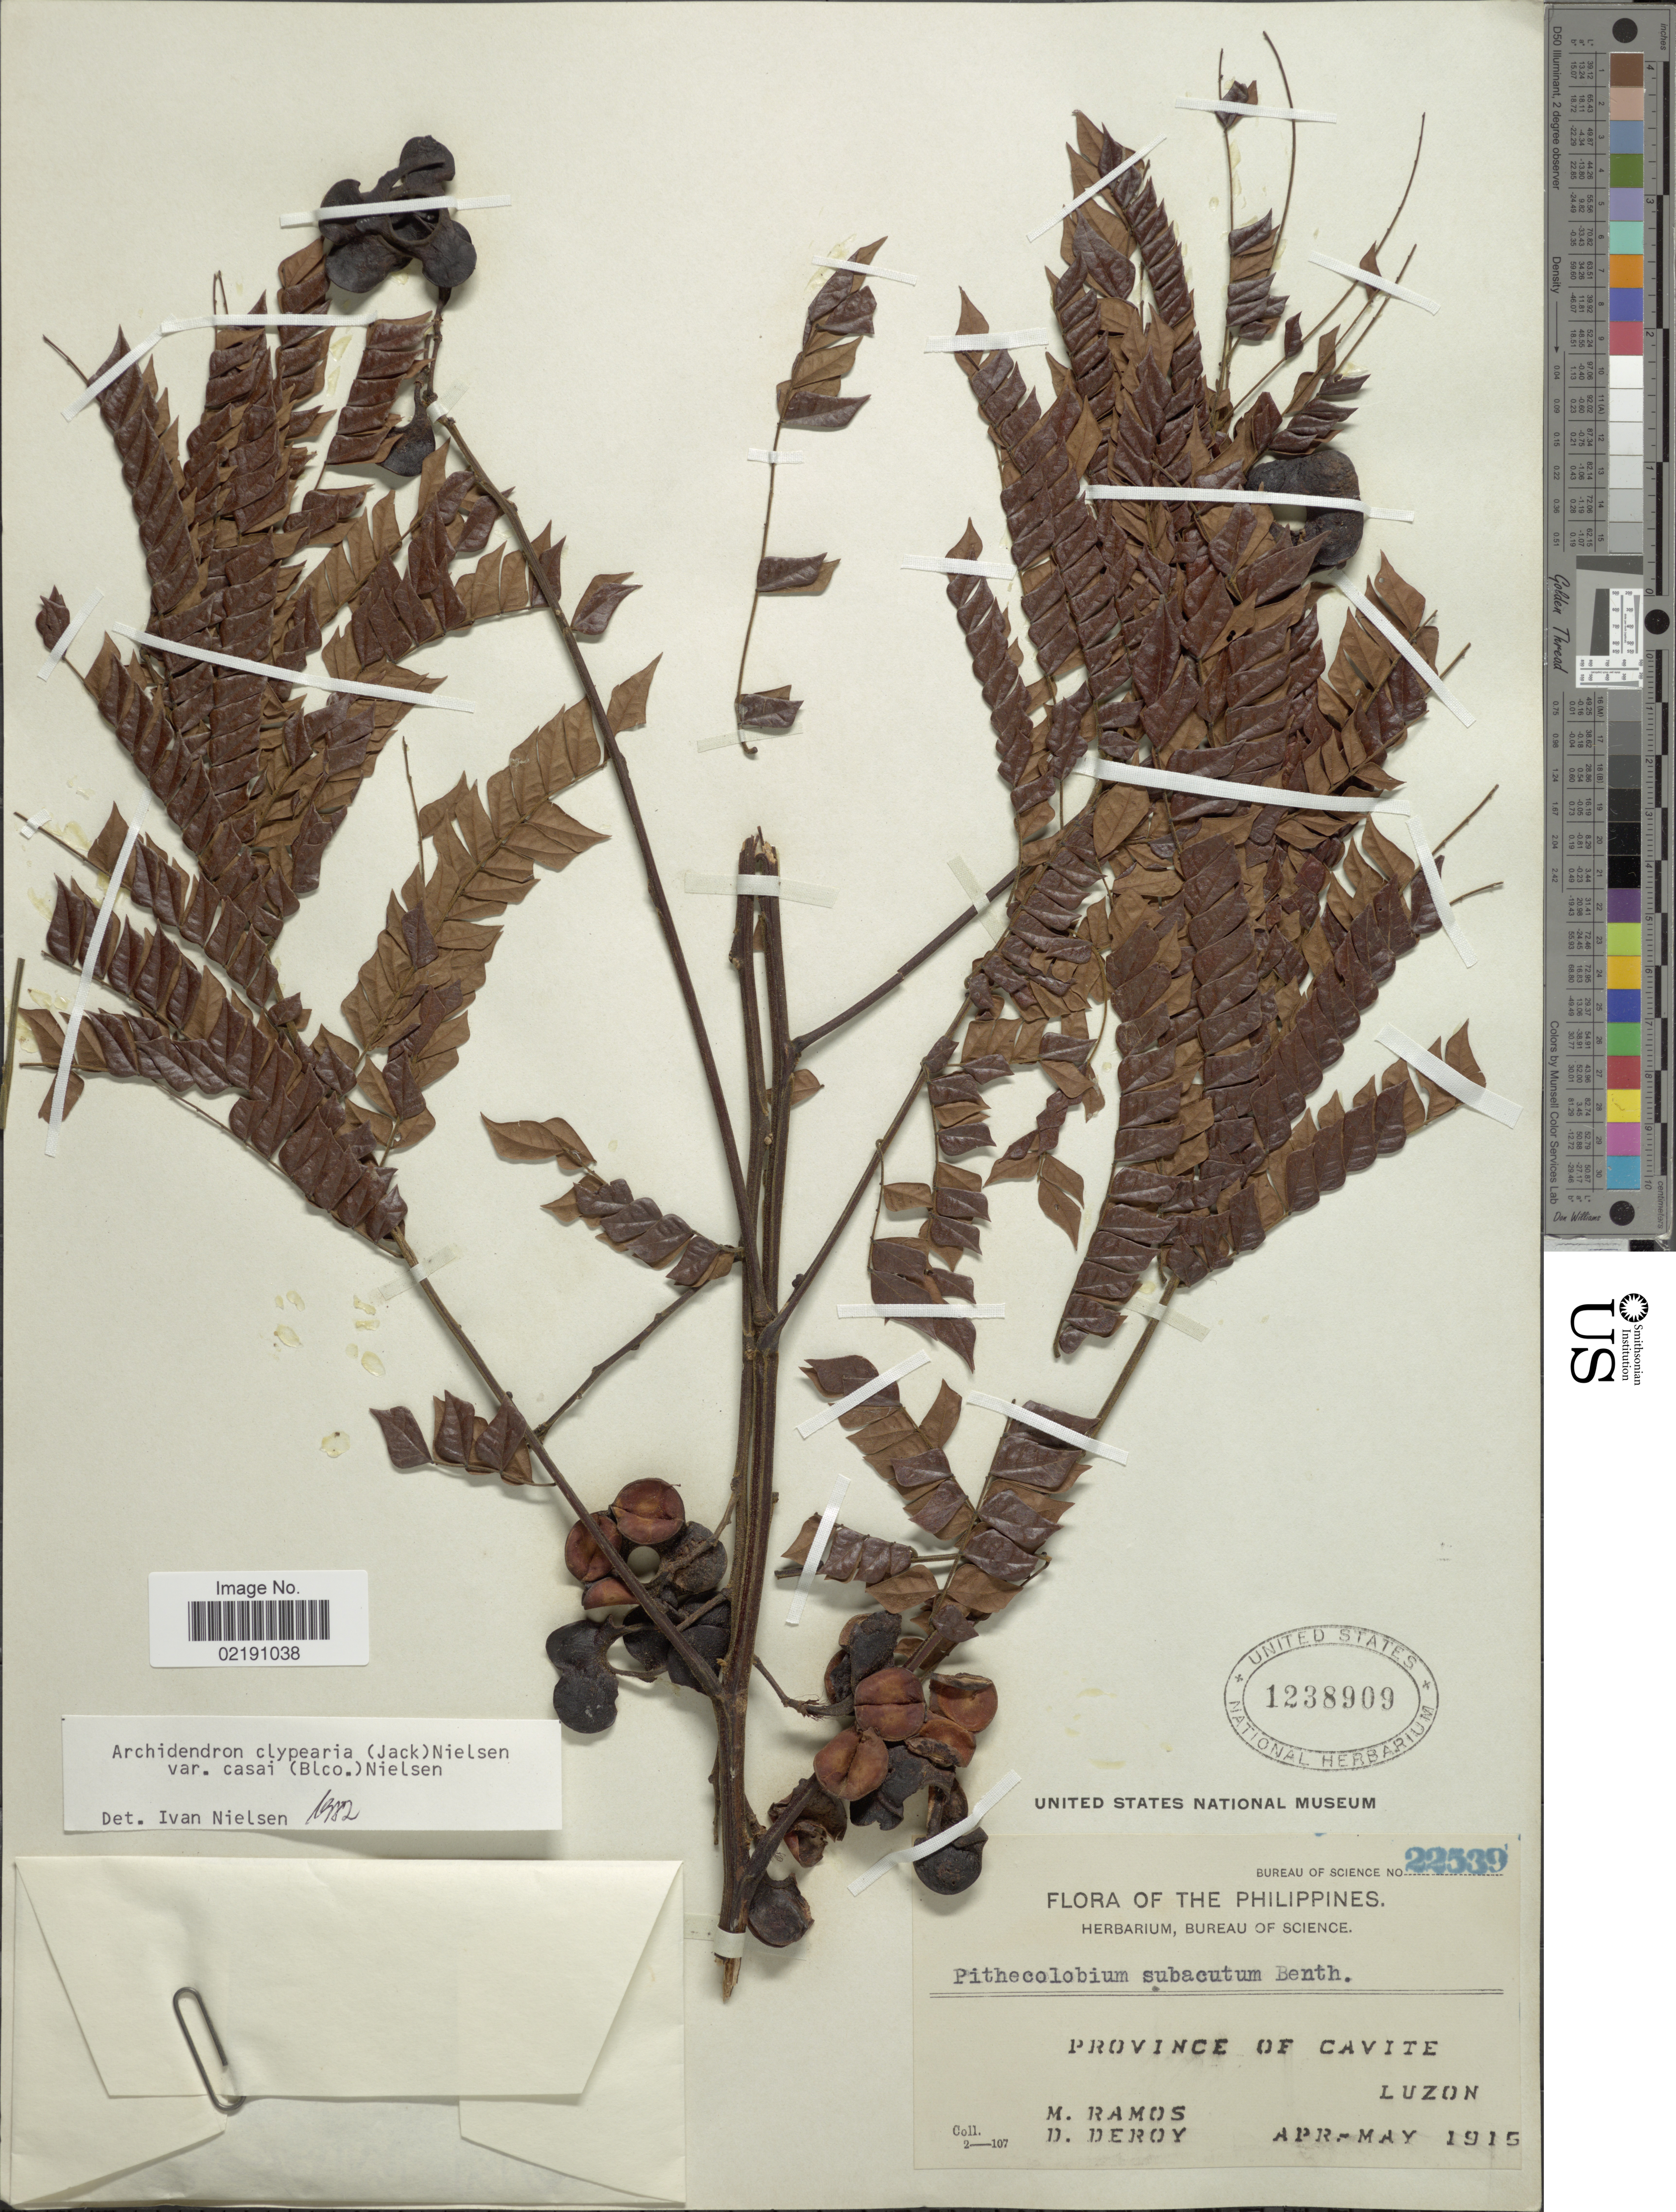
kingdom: Plantae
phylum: Tracheophyta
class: Magnoliopsida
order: Fabales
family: Fabaceae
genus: Archidendron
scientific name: Archidendron clypearia var. casai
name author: (Blanco) I.C. Nielsen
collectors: M. Ramos & D. Deroy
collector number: Bureau of Science 22539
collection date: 1915-04/1915-05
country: Philippines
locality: Province of Cavite. Luzon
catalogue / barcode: US 1238909